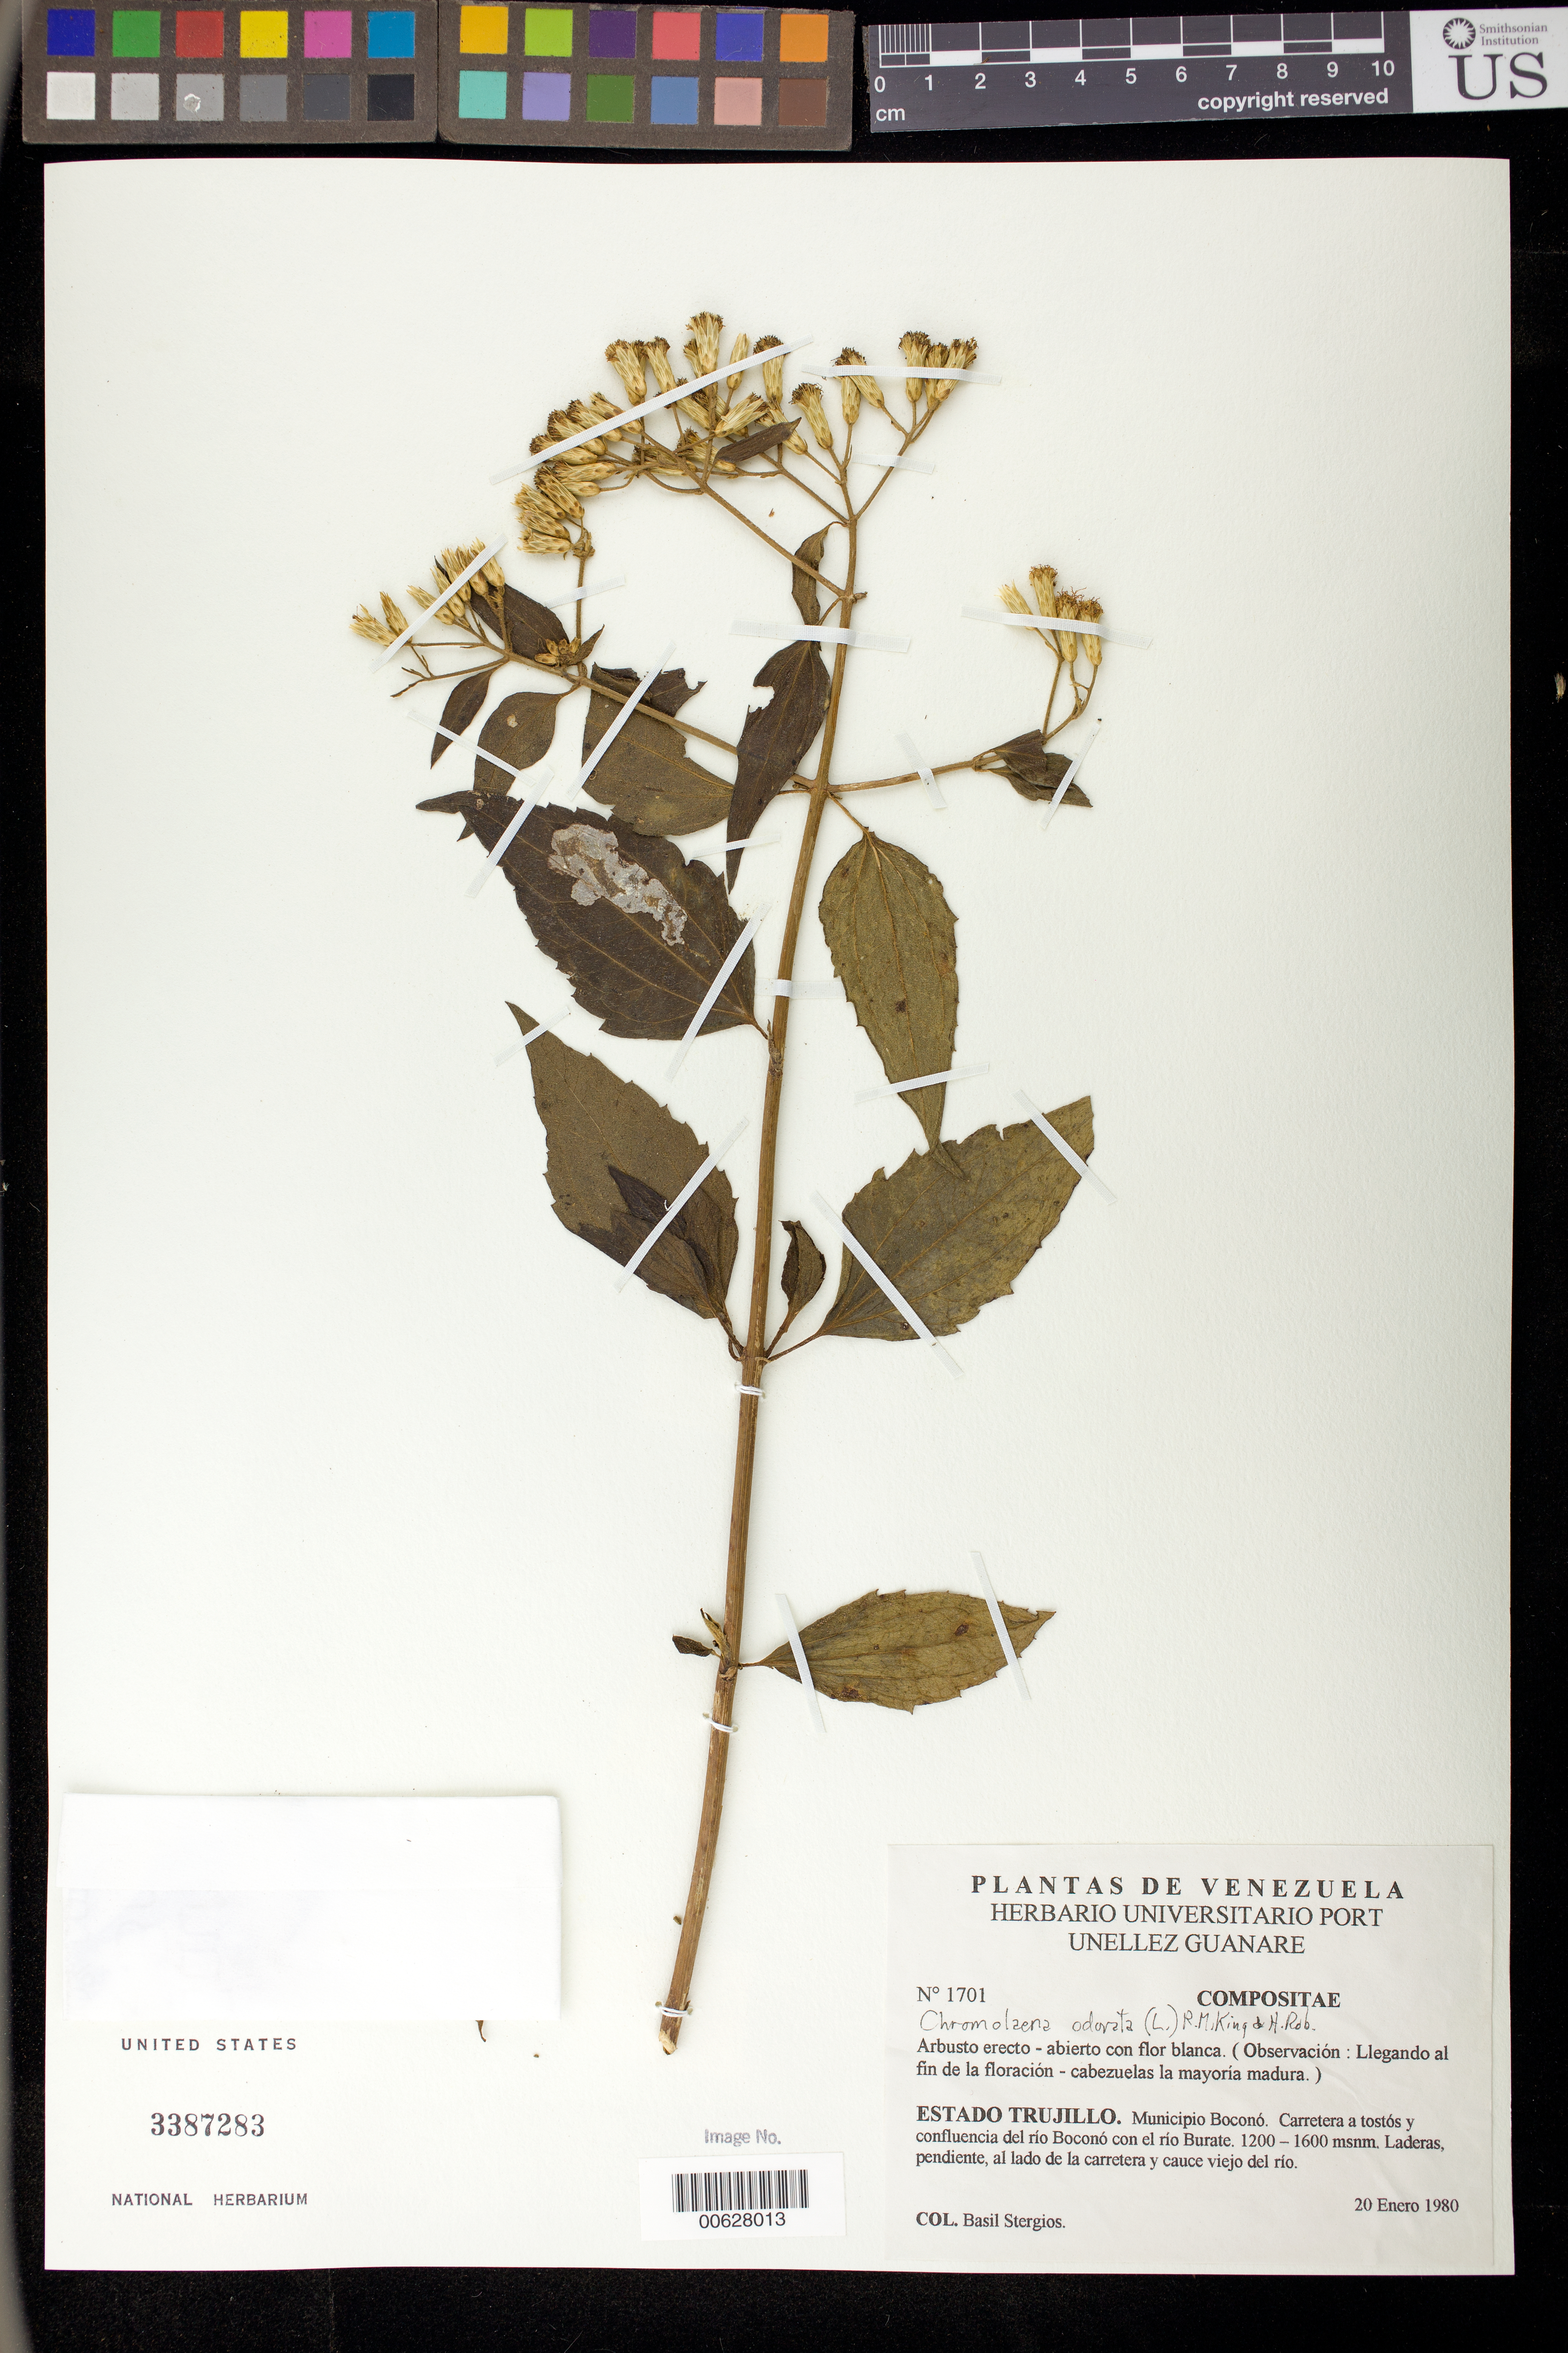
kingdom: Plantae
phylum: Tracheophyta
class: Magnoliopsida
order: Asterales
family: Asteraceae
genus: Chromolaena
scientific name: Chromolaena odorata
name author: (L.) R.M. King & H. Rob.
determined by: Robinson, Harold E., (US)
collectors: B. G. Stergios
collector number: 1701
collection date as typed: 20 Jan 1980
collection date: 1980-01-20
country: Venezuela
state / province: Trujillo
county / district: Boconó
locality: Carretera a tostós y confluencia del río Boconó con el río Burate.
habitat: Ladera, pendiente, al lado de la carretera y cauce viejo del río.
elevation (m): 1200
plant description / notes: PORT, US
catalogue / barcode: US 3387283